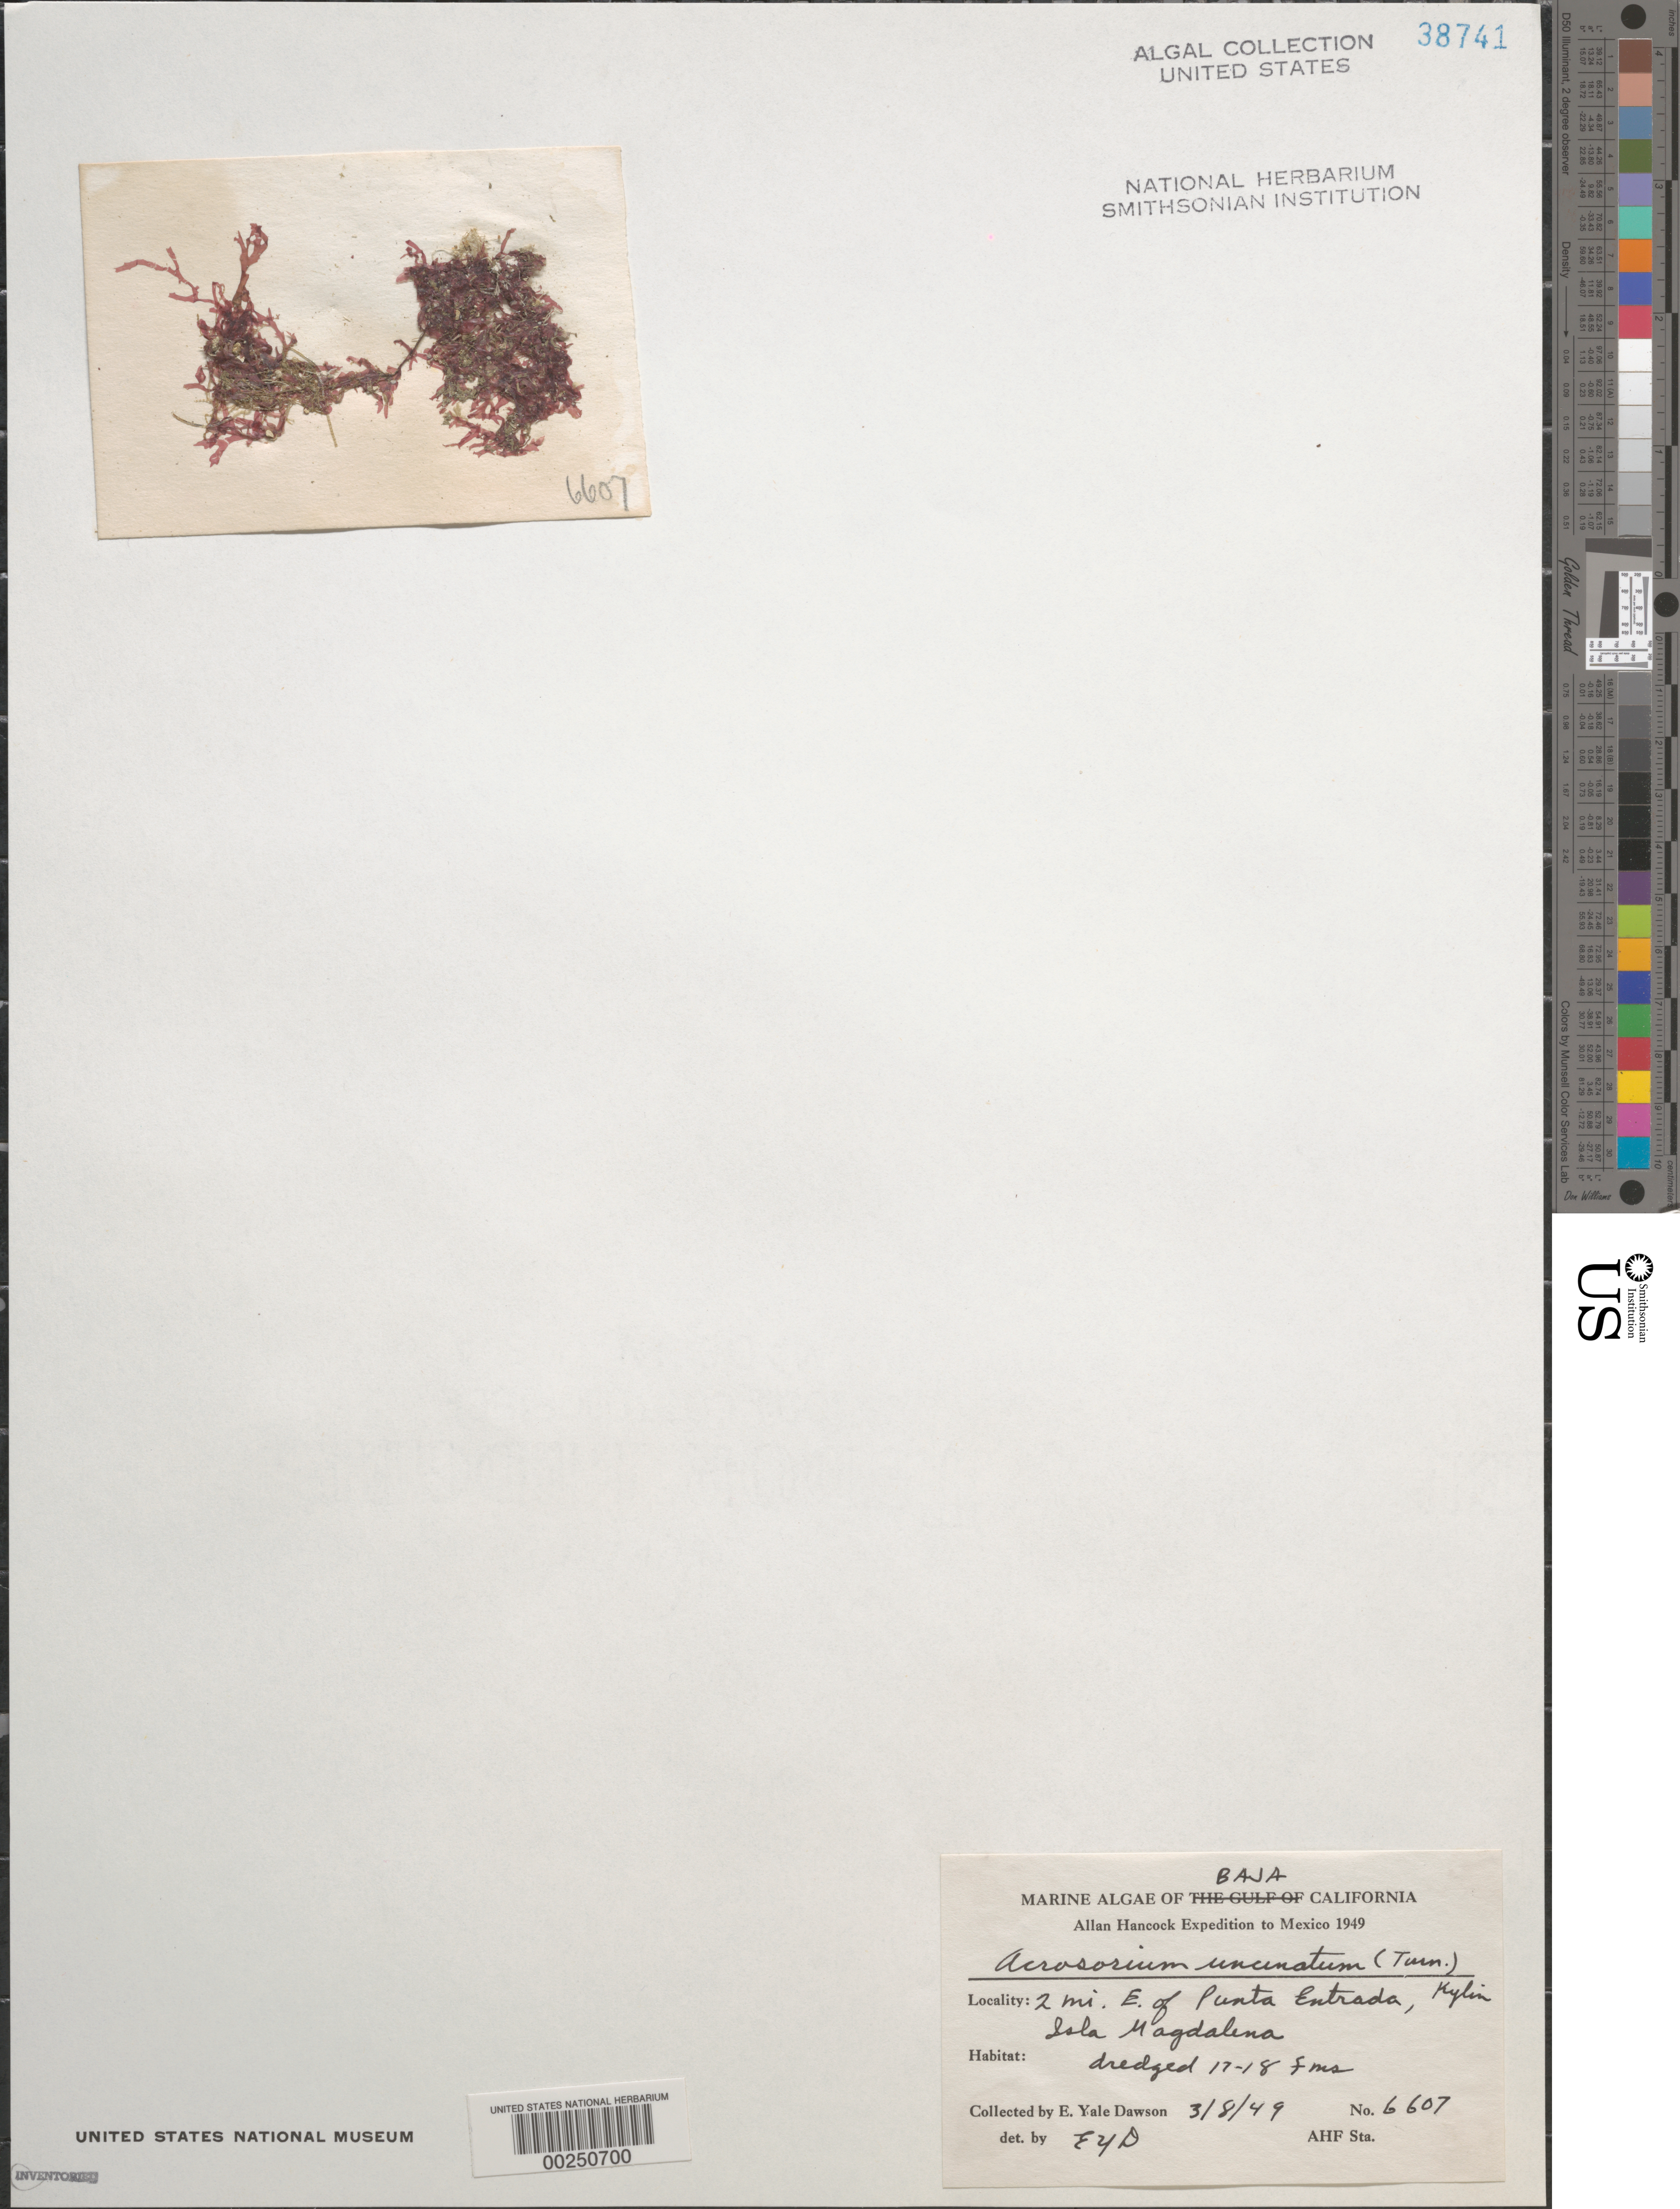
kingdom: Plantae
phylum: Rhodophyta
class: Florideophyceae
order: Ceramiales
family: Delesseriaceae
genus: Cryptopleura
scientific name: Cryptopleura ramosa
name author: (Huds.) L.M. Newton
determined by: Algae name updating Project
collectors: E. Y. Dawson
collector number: EYD 6607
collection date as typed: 08 Mar 1949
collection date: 1949-03-08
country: Mexico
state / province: Baja California Sur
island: Isla Magdalena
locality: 2 miles east of Punta Entrada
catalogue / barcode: US 38741